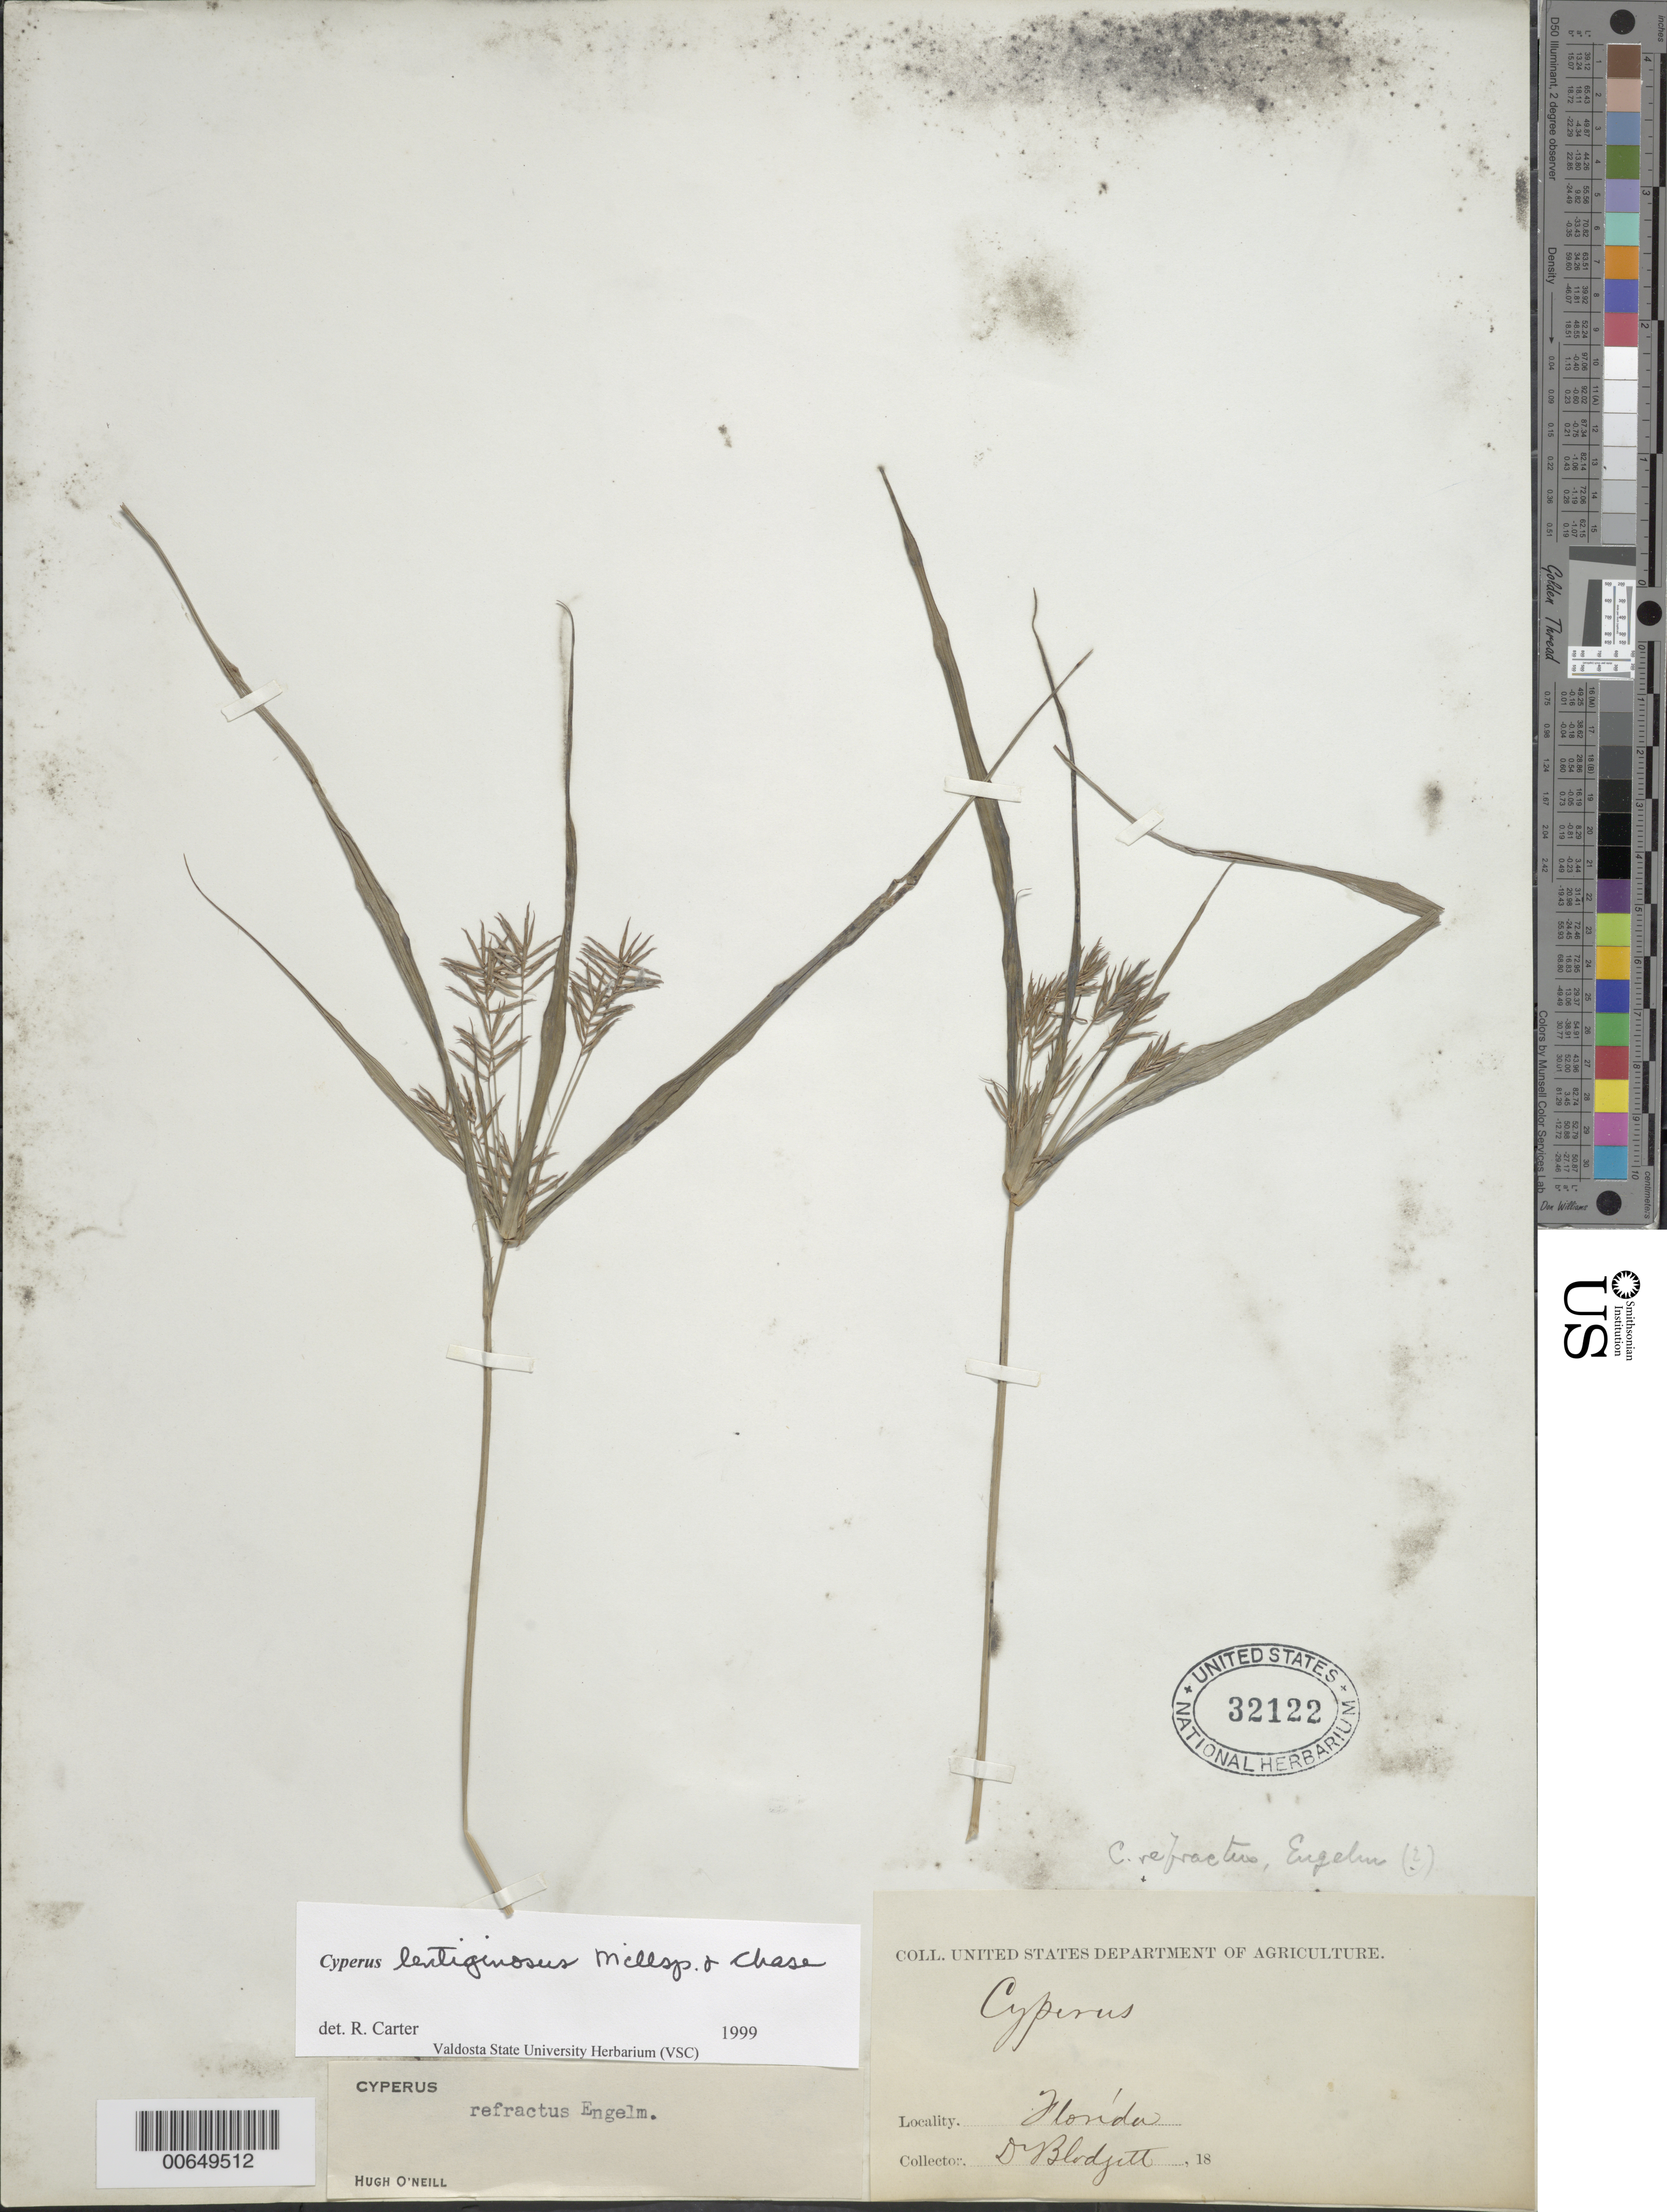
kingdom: Plantae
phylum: Tracheophyta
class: Liliopsida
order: Poales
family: Cyperaceae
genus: Cyperus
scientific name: Cyperus lentiginosus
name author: Millsp. & Chase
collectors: J. L. Blodgett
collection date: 1838/1853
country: United States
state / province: Florida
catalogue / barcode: US 32122